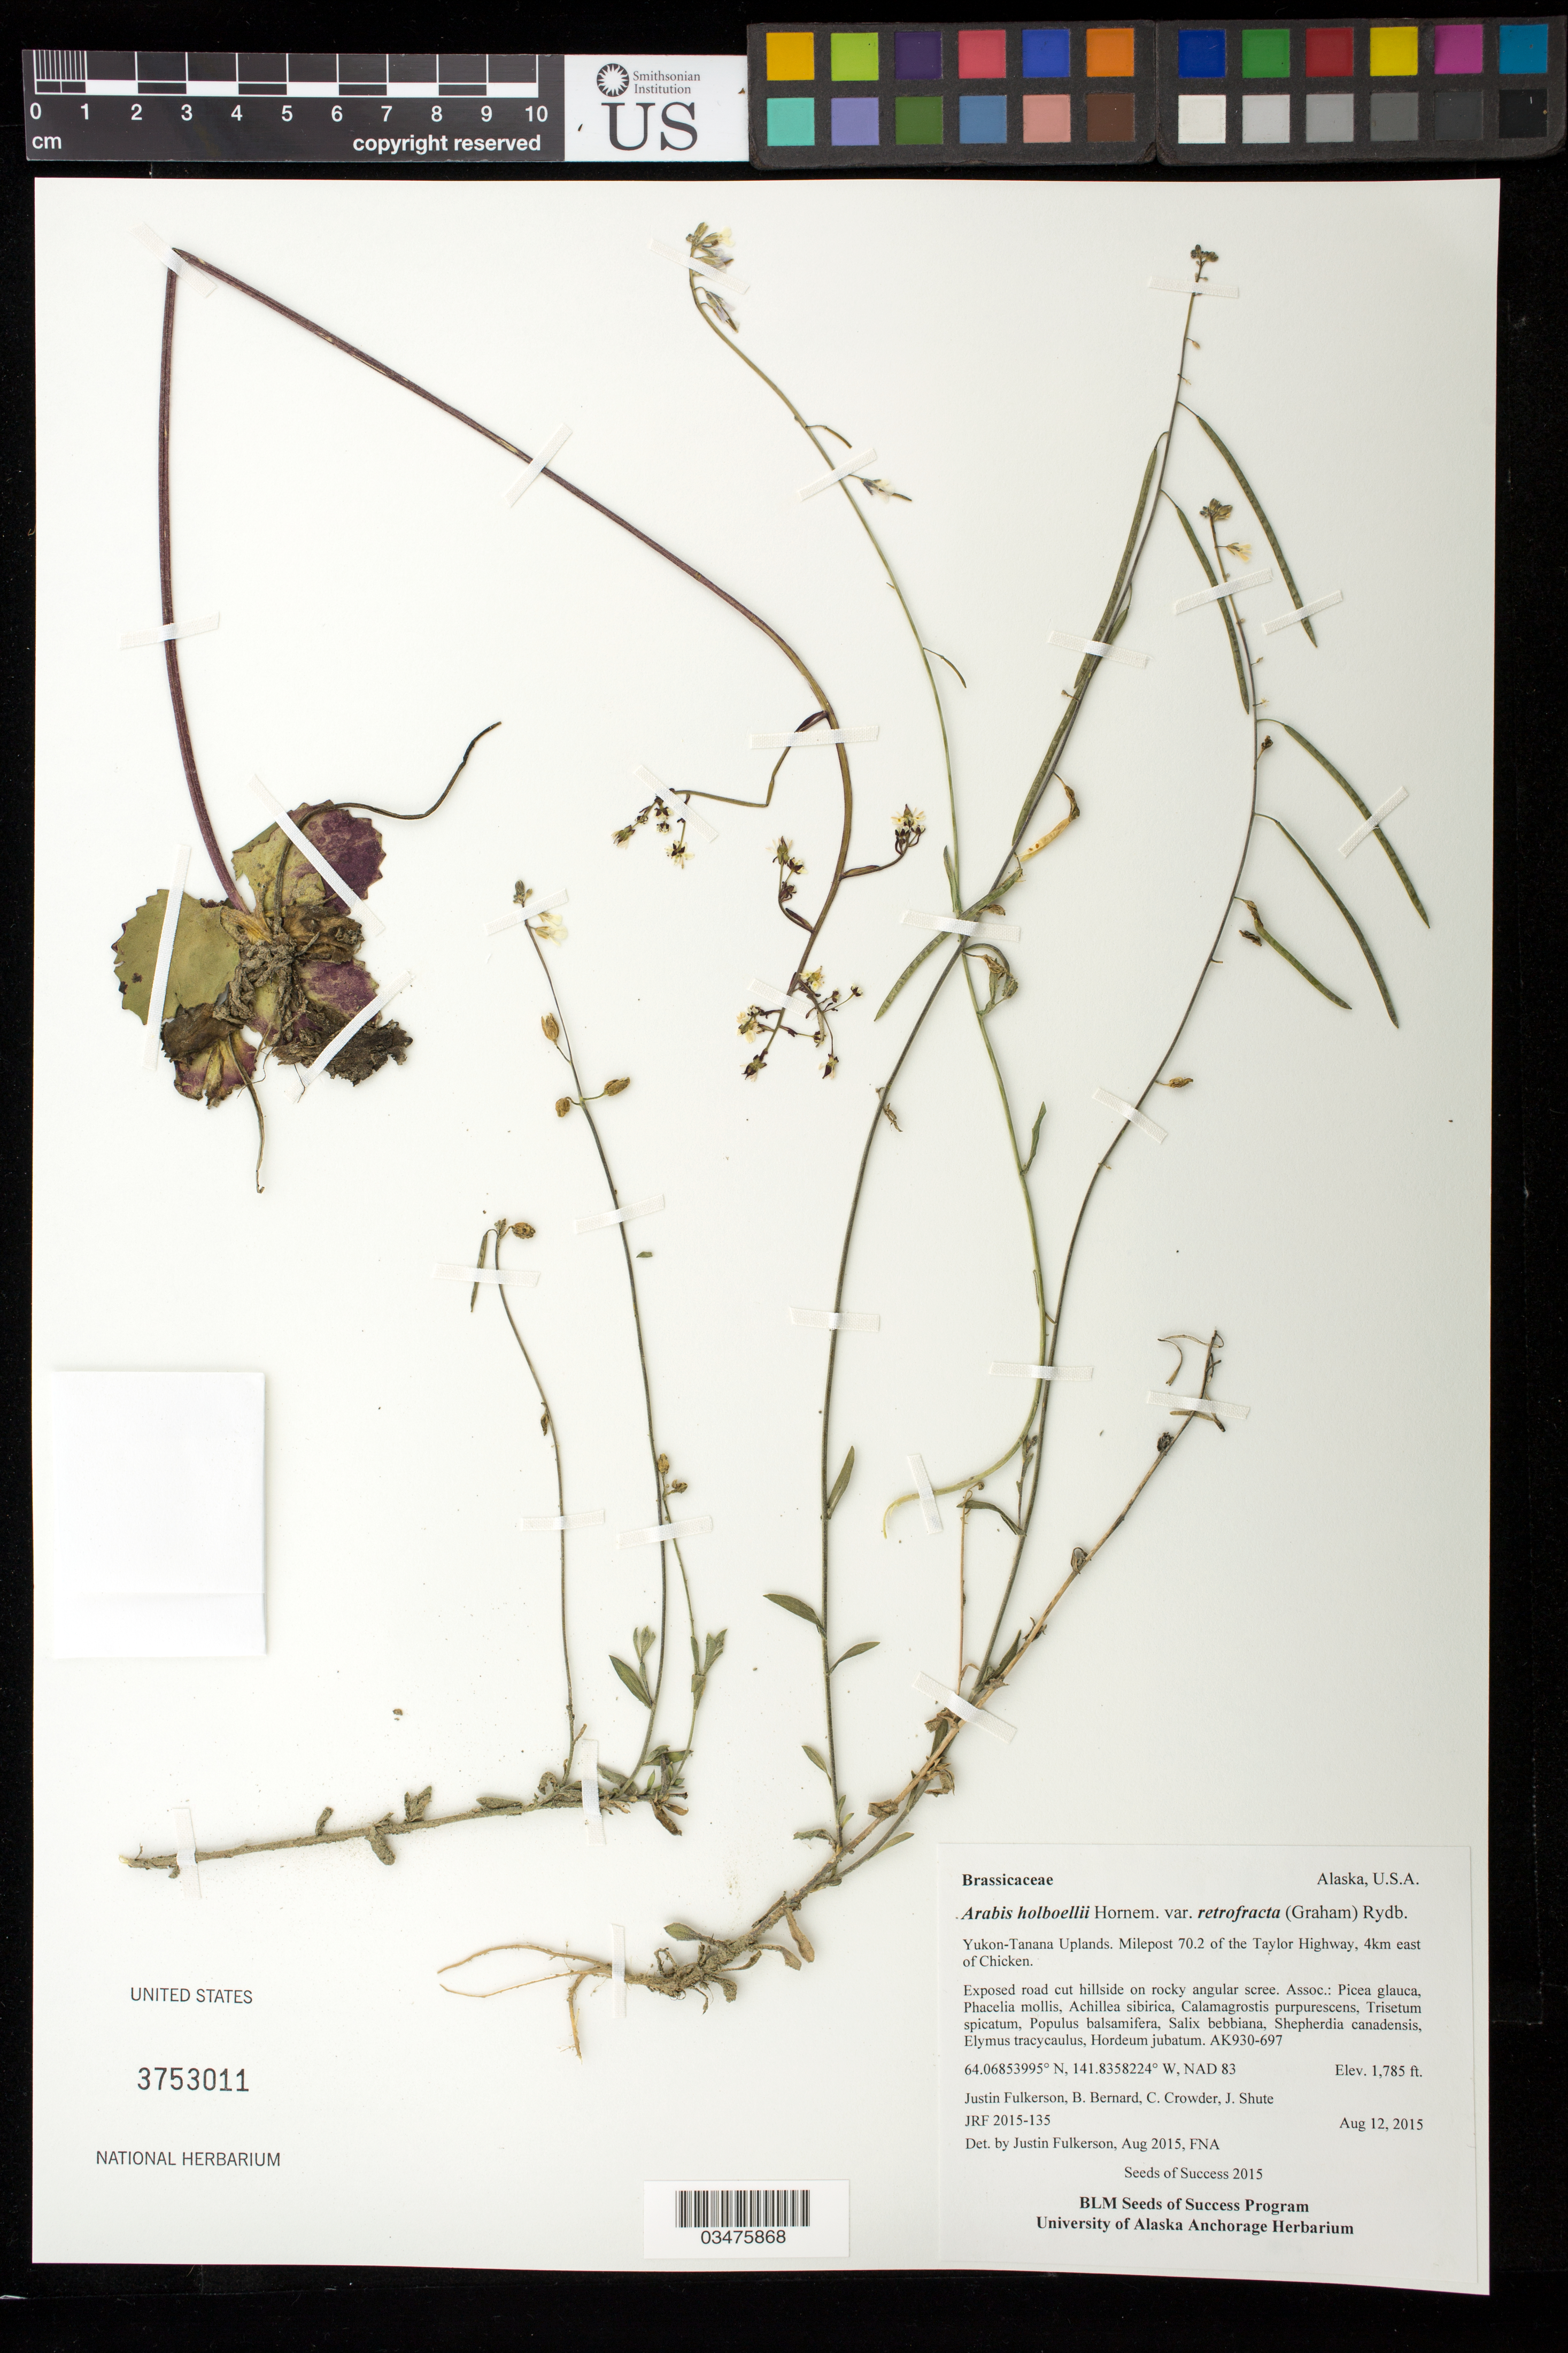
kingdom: Plantae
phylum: Tracheophyta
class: Magnoliopsida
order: Brassicales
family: Brassicaceae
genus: Arabis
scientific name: Arabis holboellii var. retrofracta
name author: Rydb.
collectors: J. Fulkerson, C. Crowder, J. Shute & B. Bernard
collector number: AK930-697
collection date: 2015-08-12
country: United States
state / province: Alaska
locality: Yukon-Tanana Uplands. Milepost 70.2 of the Taylor Hwy, 4 km E of Chicken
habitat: Exposed road cut hillside on rocky angular scree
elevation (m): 544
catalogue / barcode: US 3753011